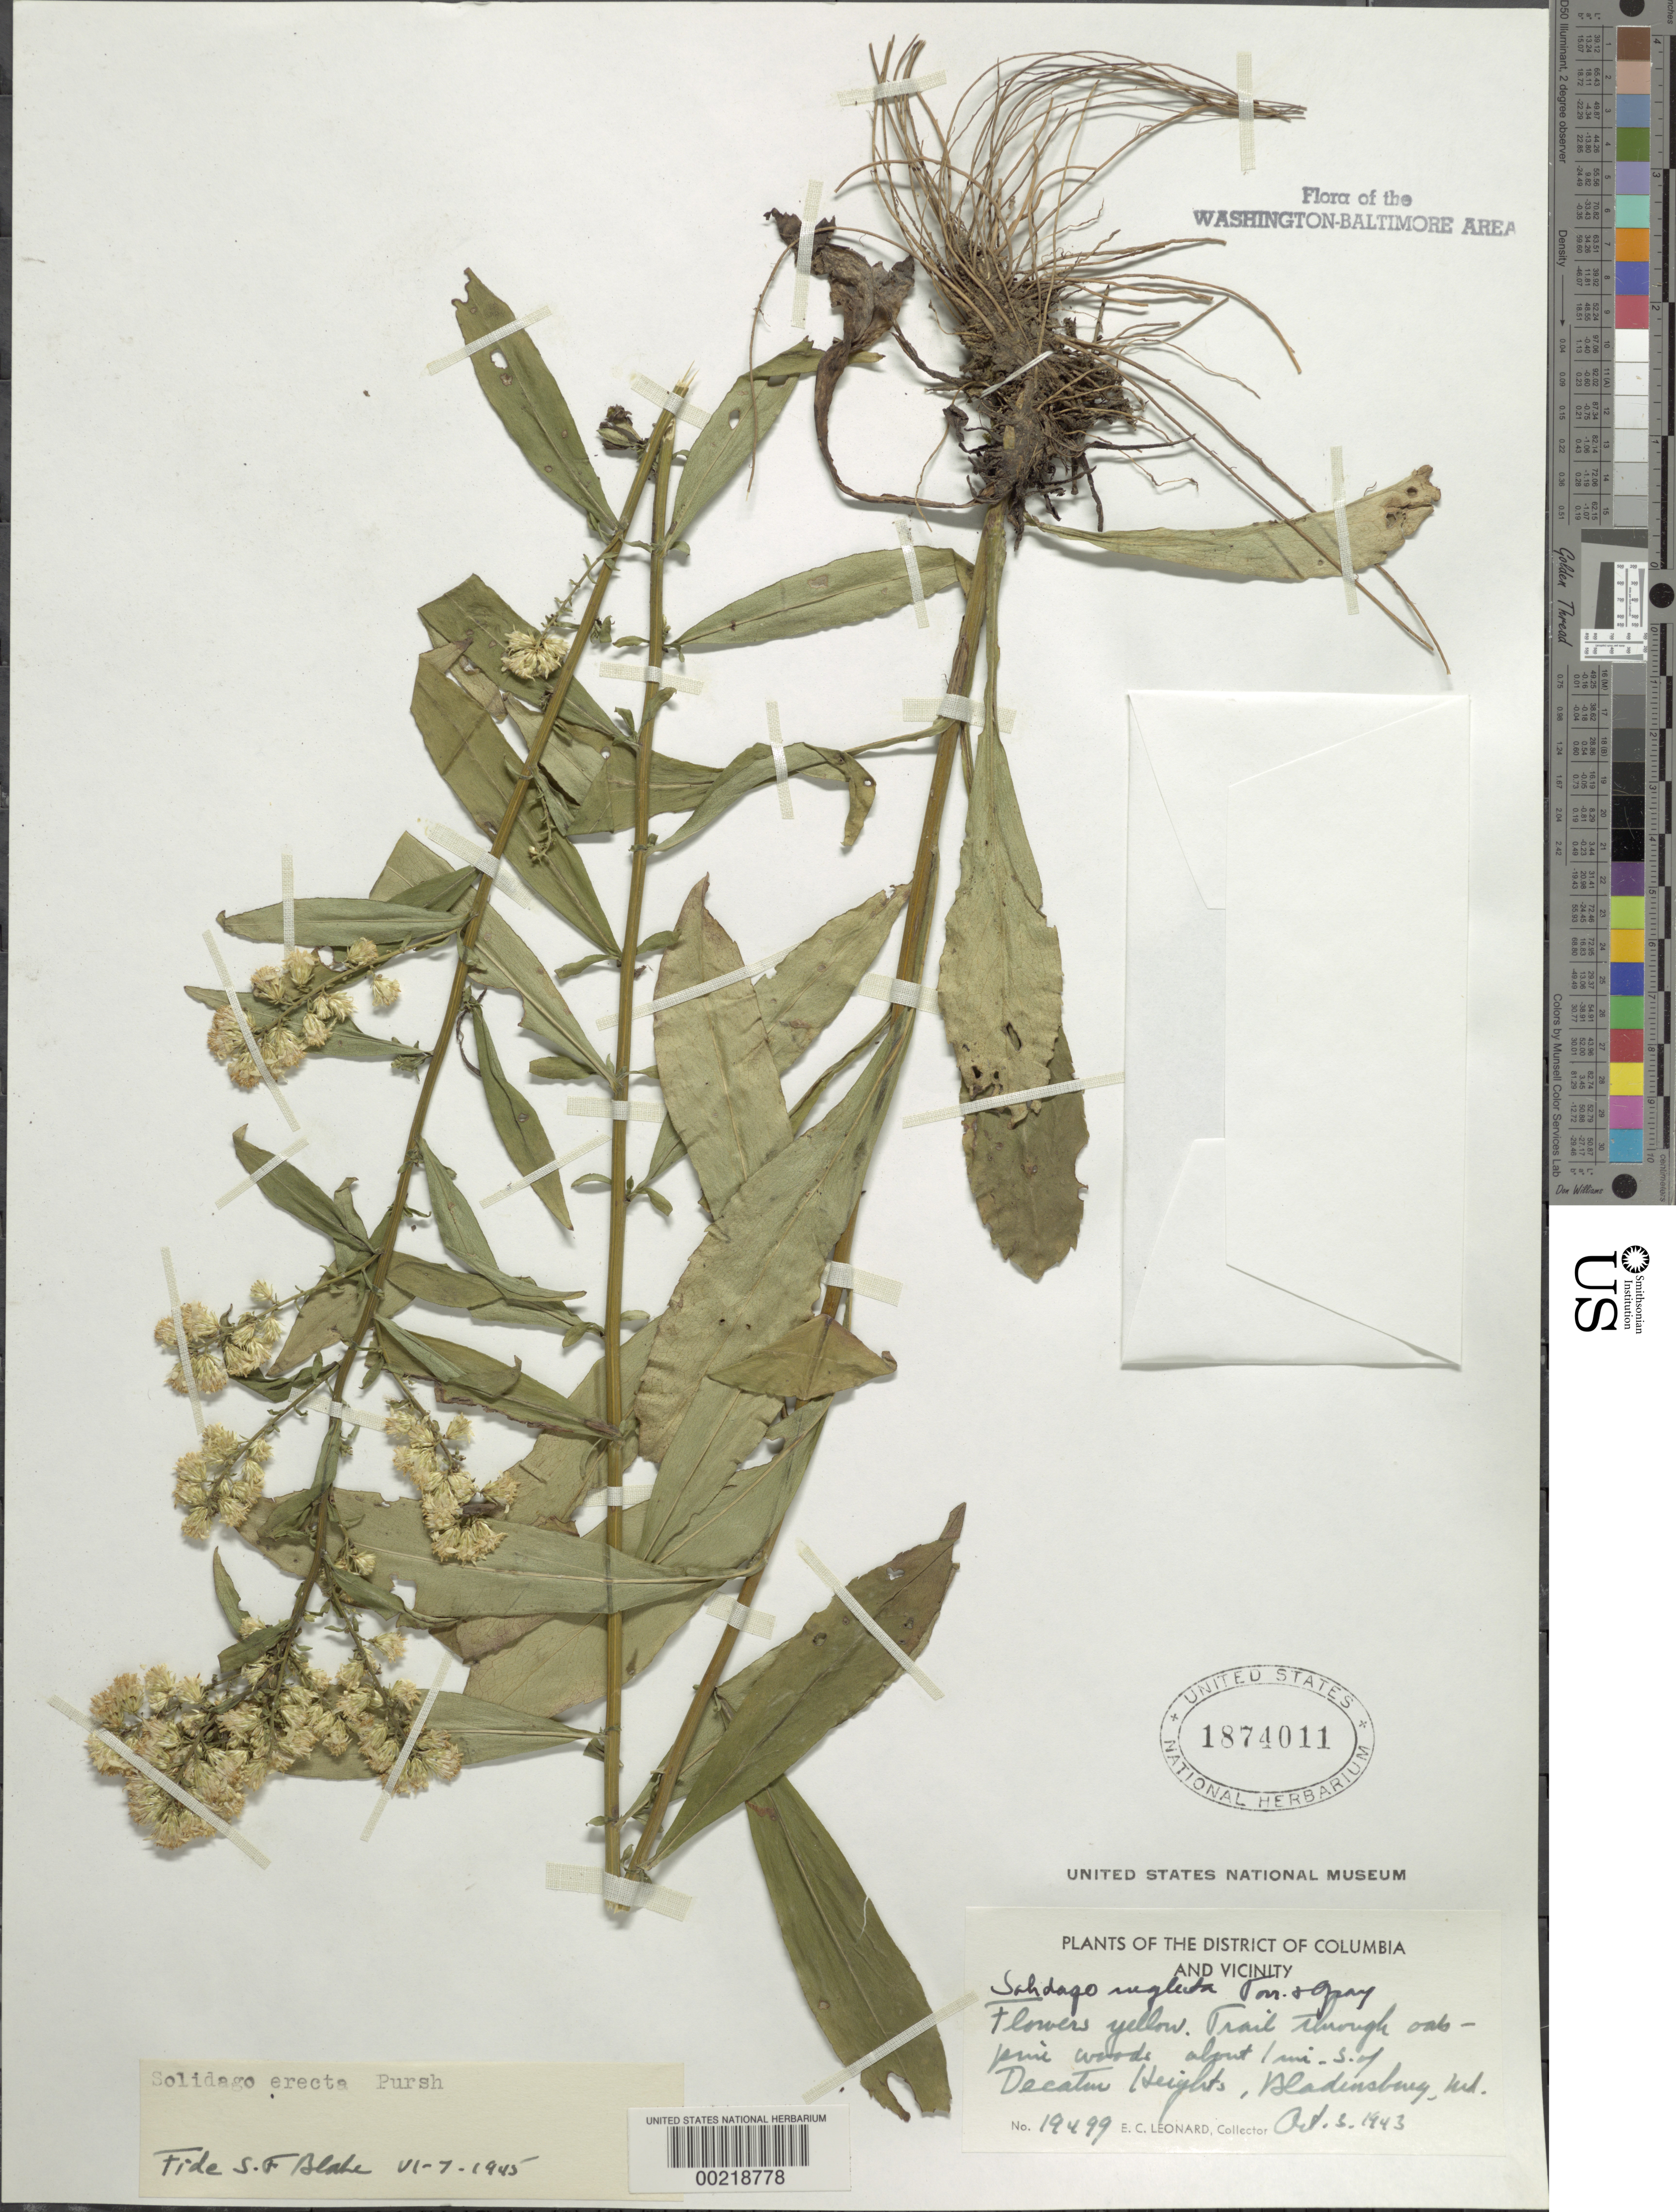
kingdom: Plantae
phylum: Tracheophyta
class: Magnoliopsida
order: Asterales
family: Asteraceae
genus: Solidago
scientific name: Solidago erecta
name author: Pursh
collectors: E. C. Leonard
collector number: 19499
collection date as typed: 03 Oct 1943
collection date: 1943-10-03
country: United States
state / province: Maryland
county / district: Prince George's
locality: South of Decatur Heights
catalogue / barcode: US 1874011